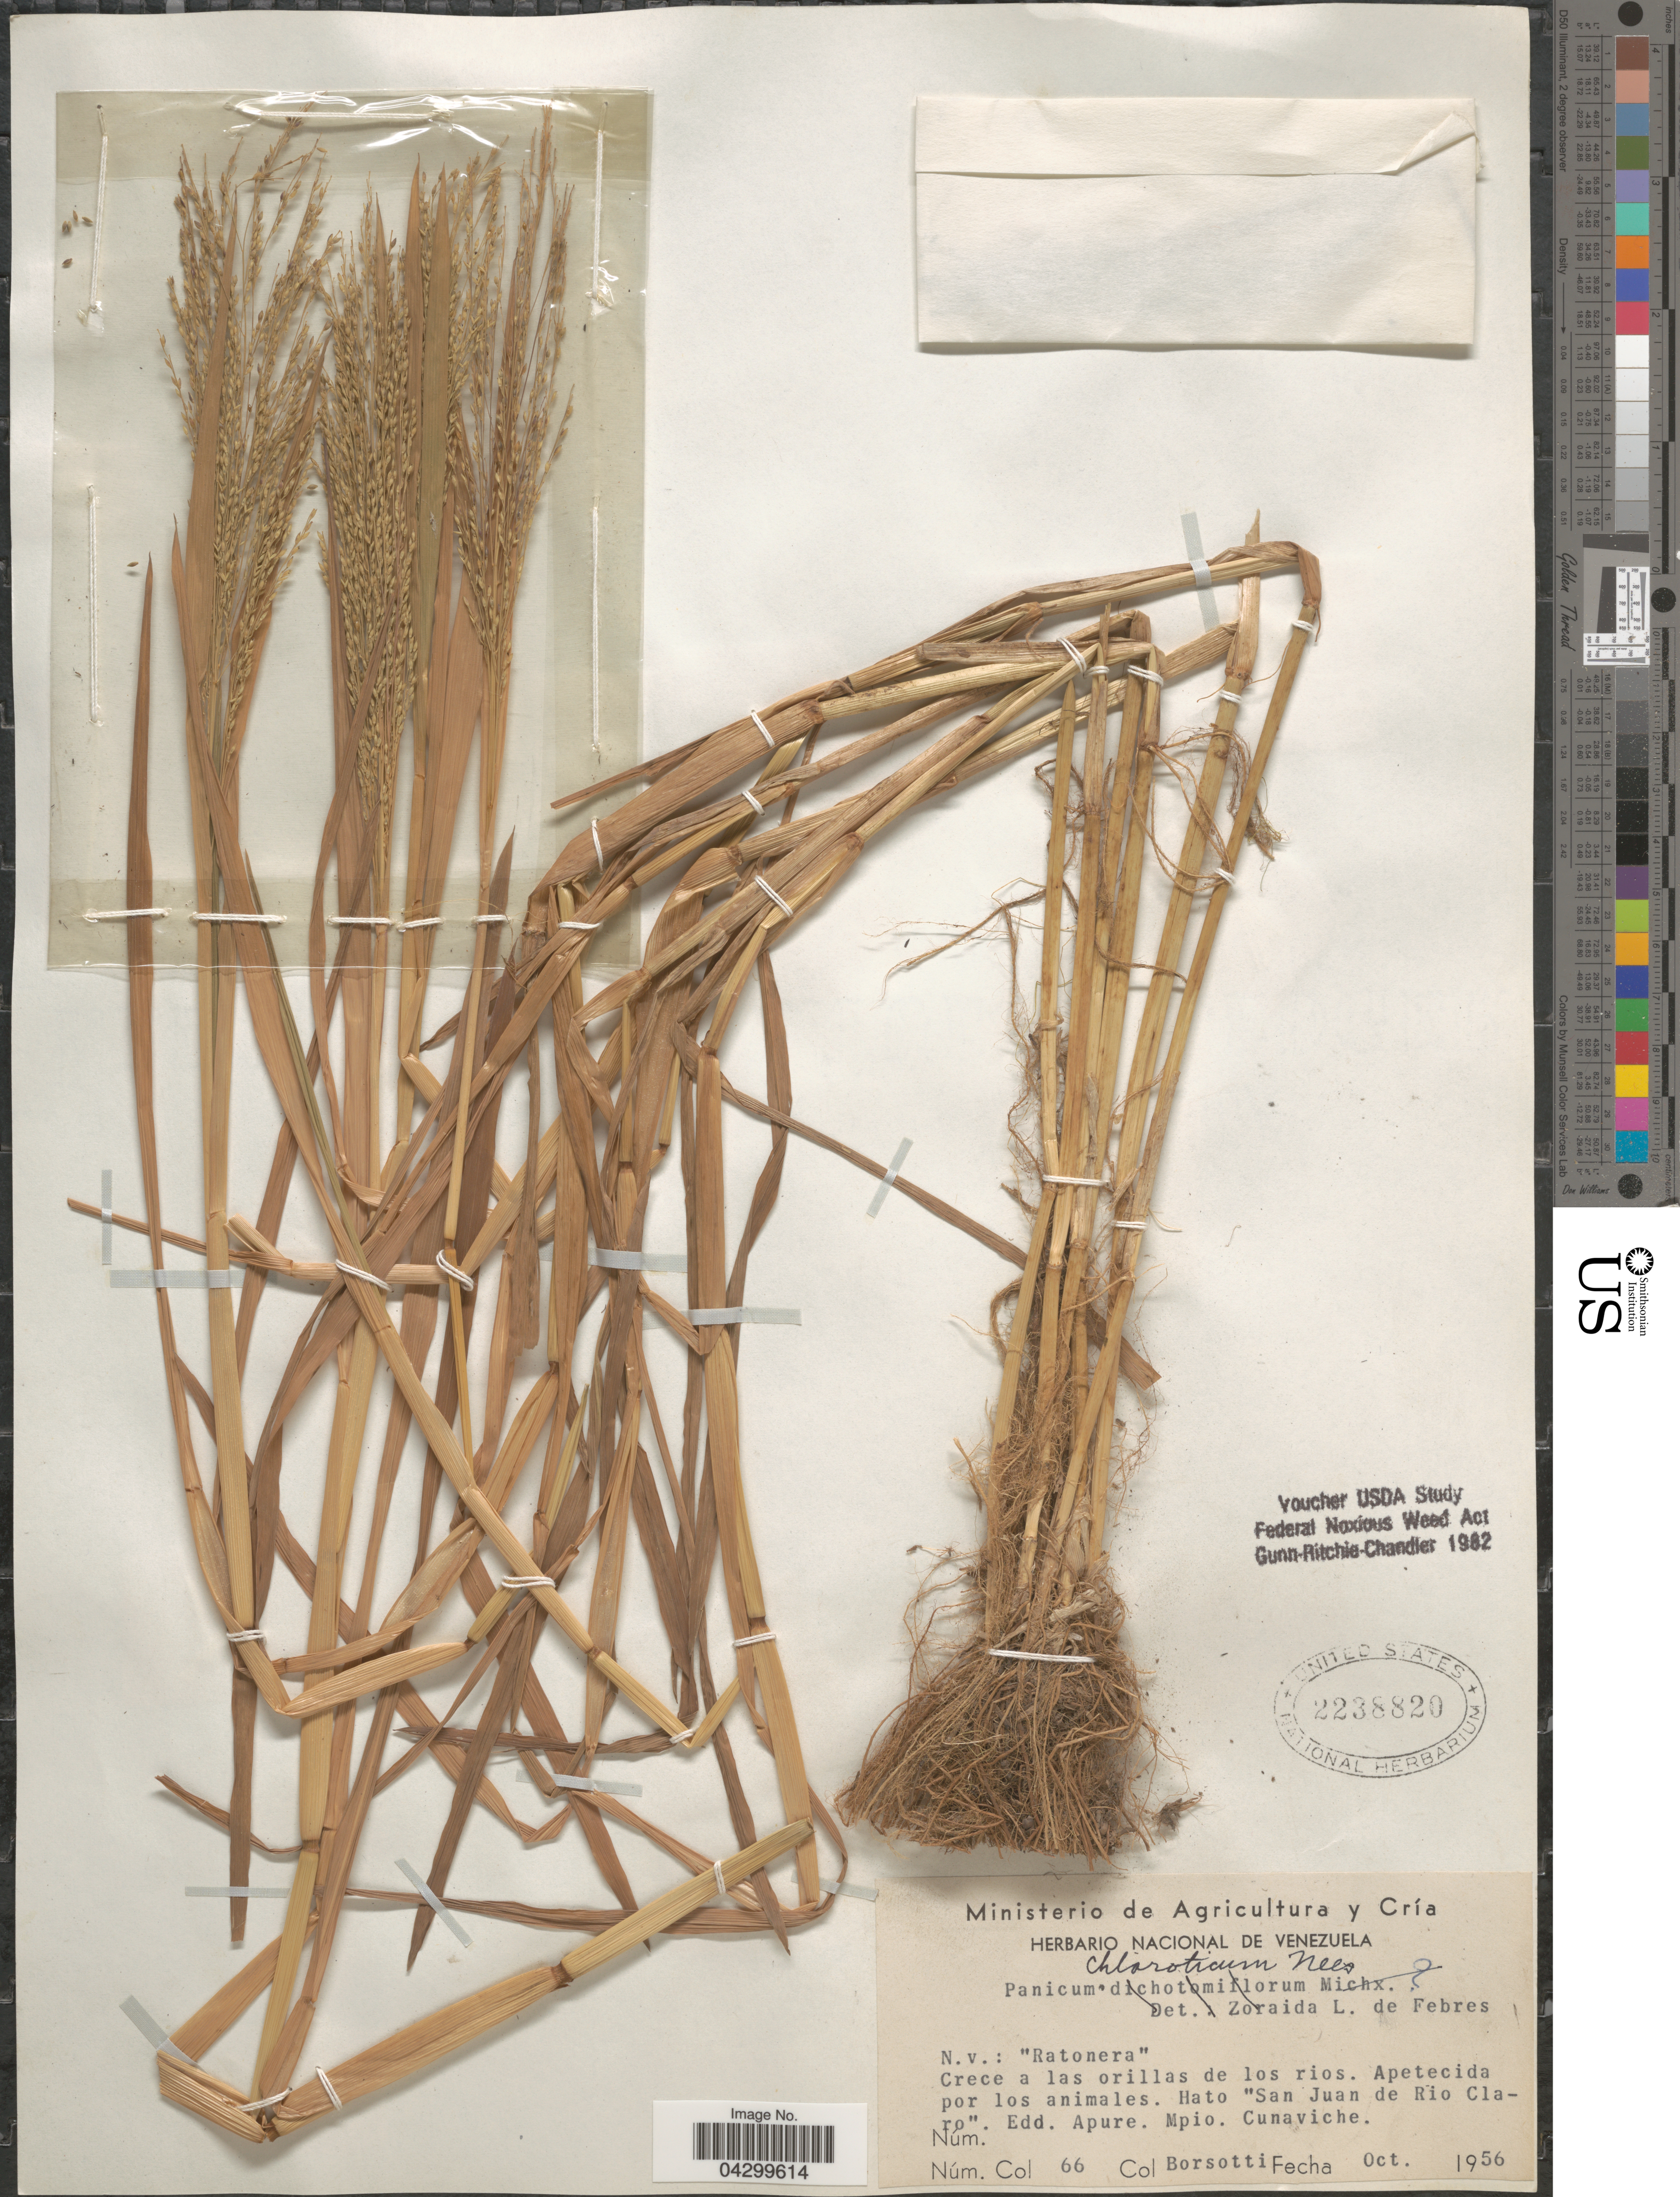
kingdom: Plantae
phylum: Tracheophyta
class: Liliopsida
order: Poales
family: Poaceae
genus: Panicum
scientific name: Panicum chloroleucum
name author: Griseb.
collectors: Borsotti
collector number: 66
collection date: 1956-10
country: Venezuela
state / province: Apure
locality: Crece a las orillas de los rios. Apetecida por los animales. Hato "San Juan de Rio Claro". Edd. Apure. Mpio. Cunaviche.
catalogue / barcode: US 2238820